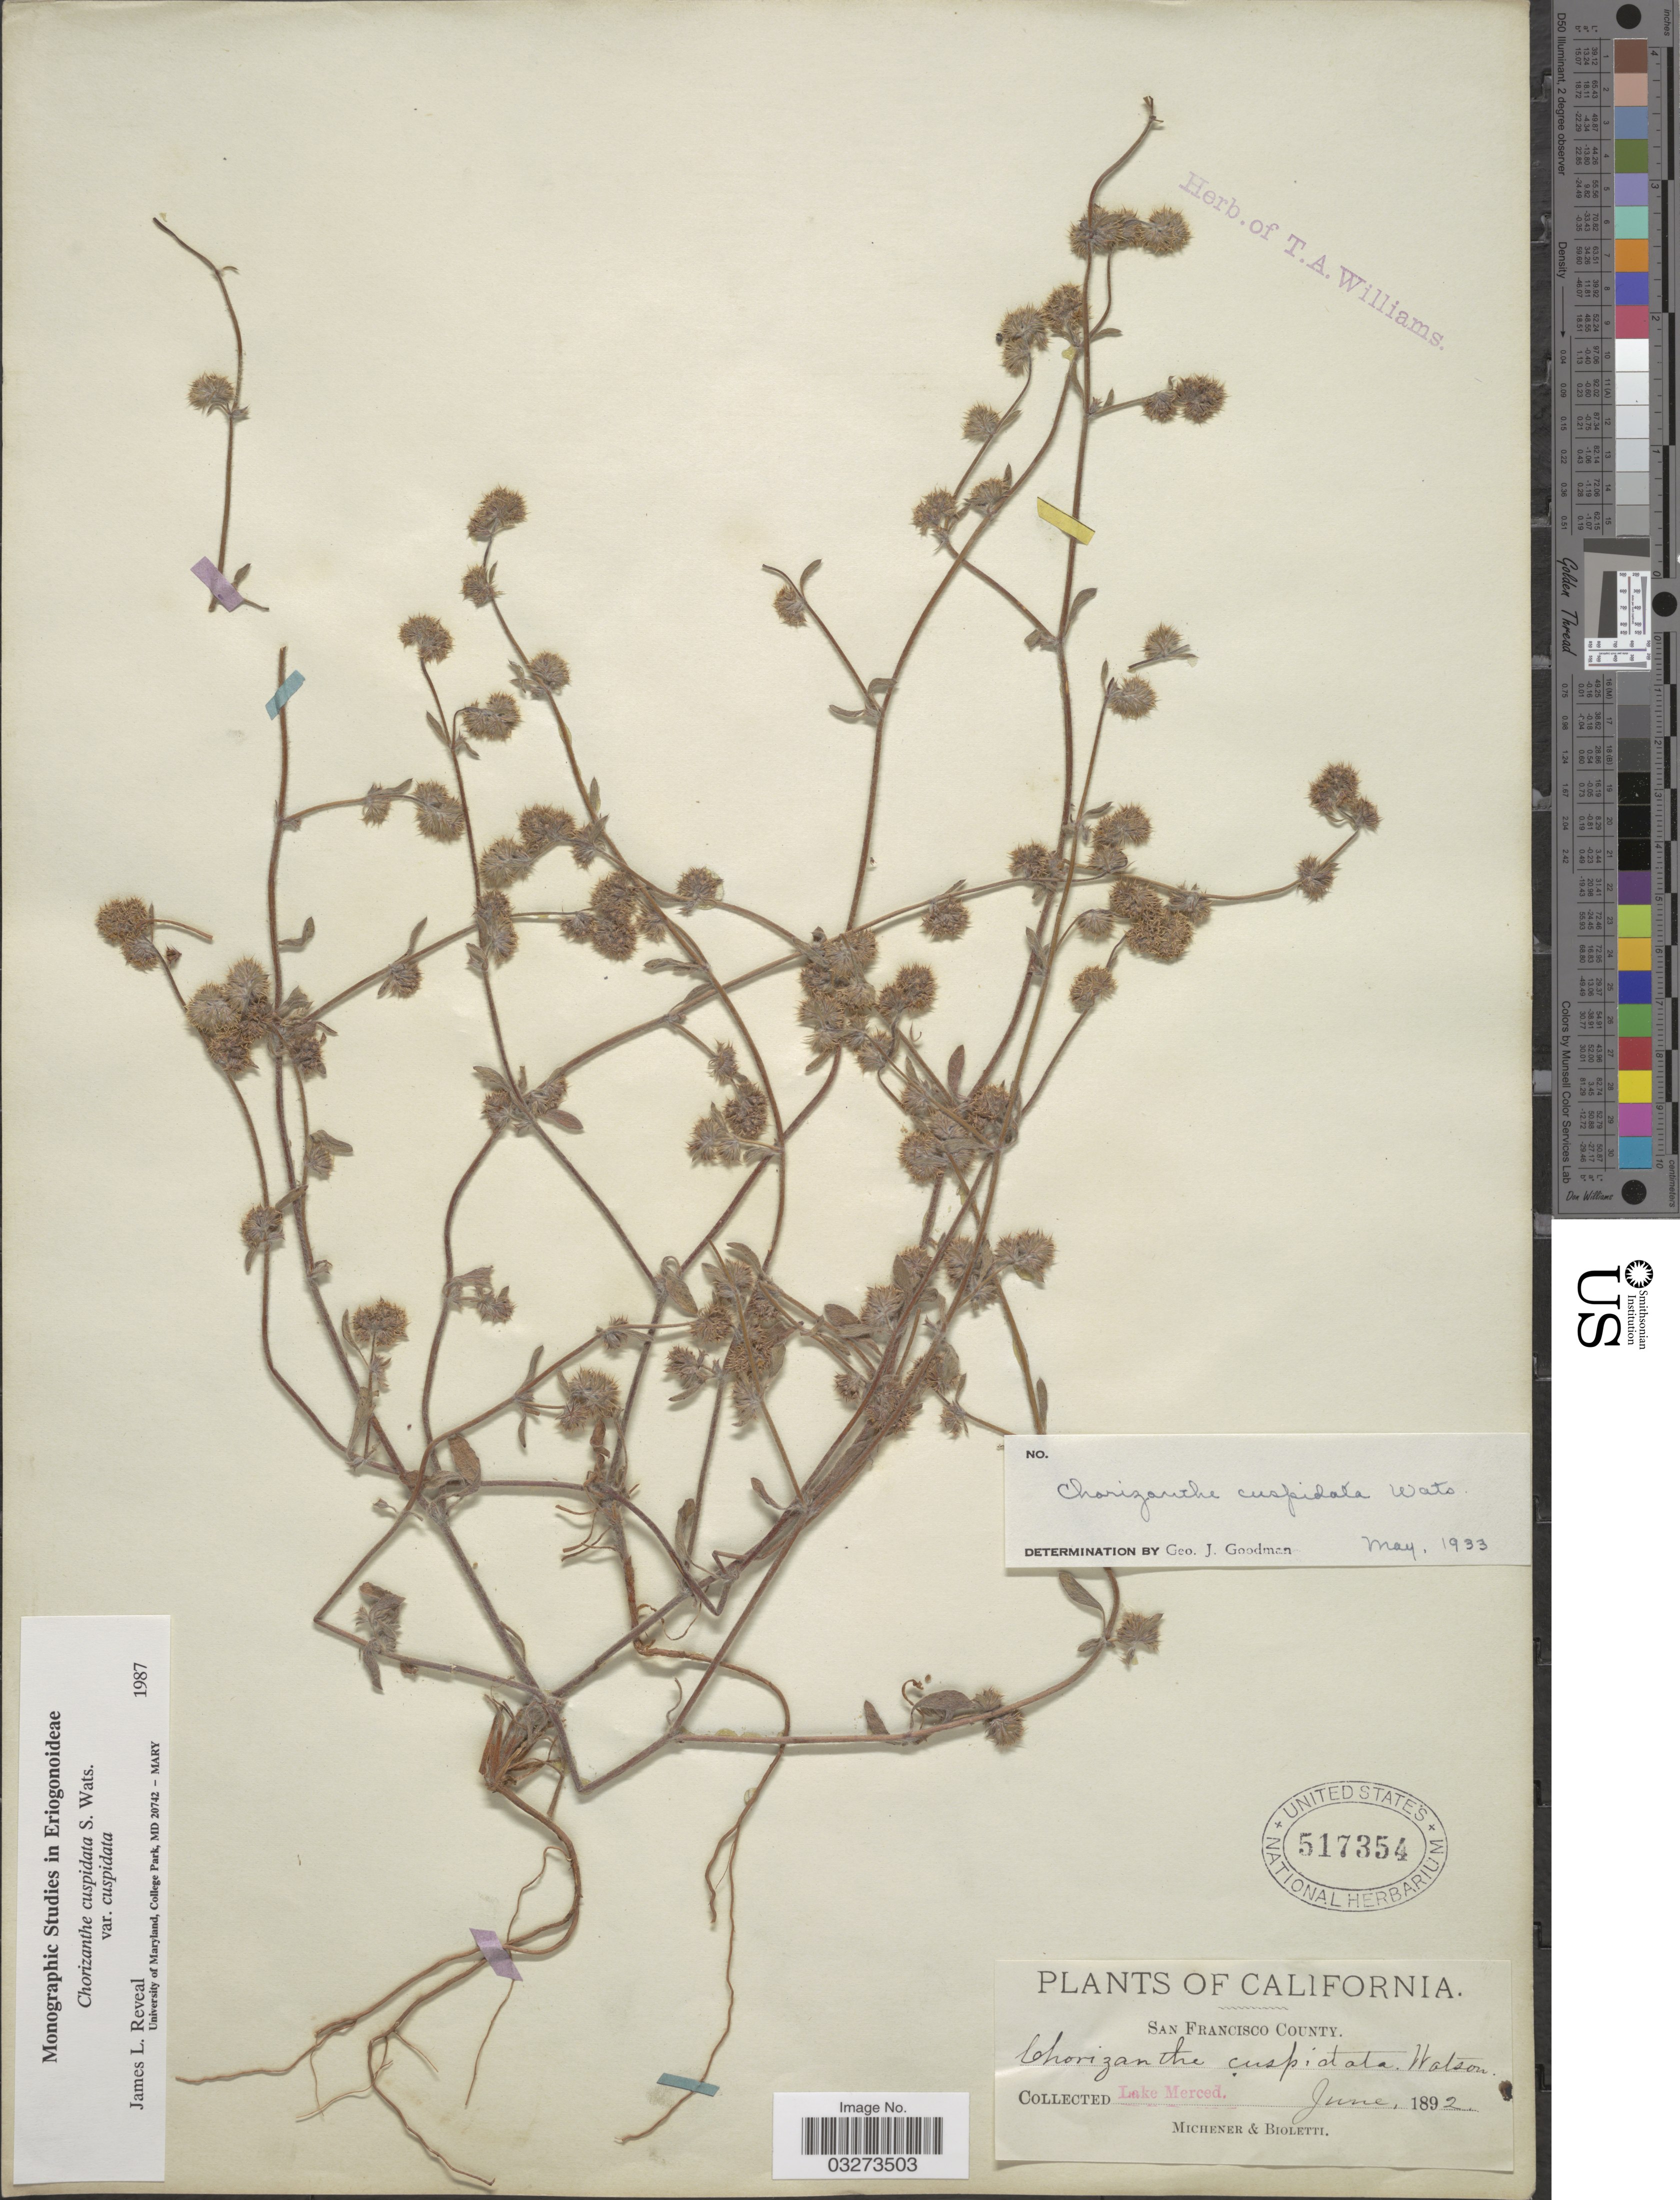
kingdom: Plantae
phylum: Tracheophyta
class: Magnoliopsida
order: Caryophyllales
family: Polygonaceae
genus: Chorizanthe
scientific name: Chorizanthe cuspidata var. cuspidata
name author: S. Watson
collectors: -. Michener & -- Bioletti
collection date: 1892-06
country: United States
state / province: California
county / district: San Francisco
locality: San Francisco County. Lake Merced.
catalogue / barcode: US 517354